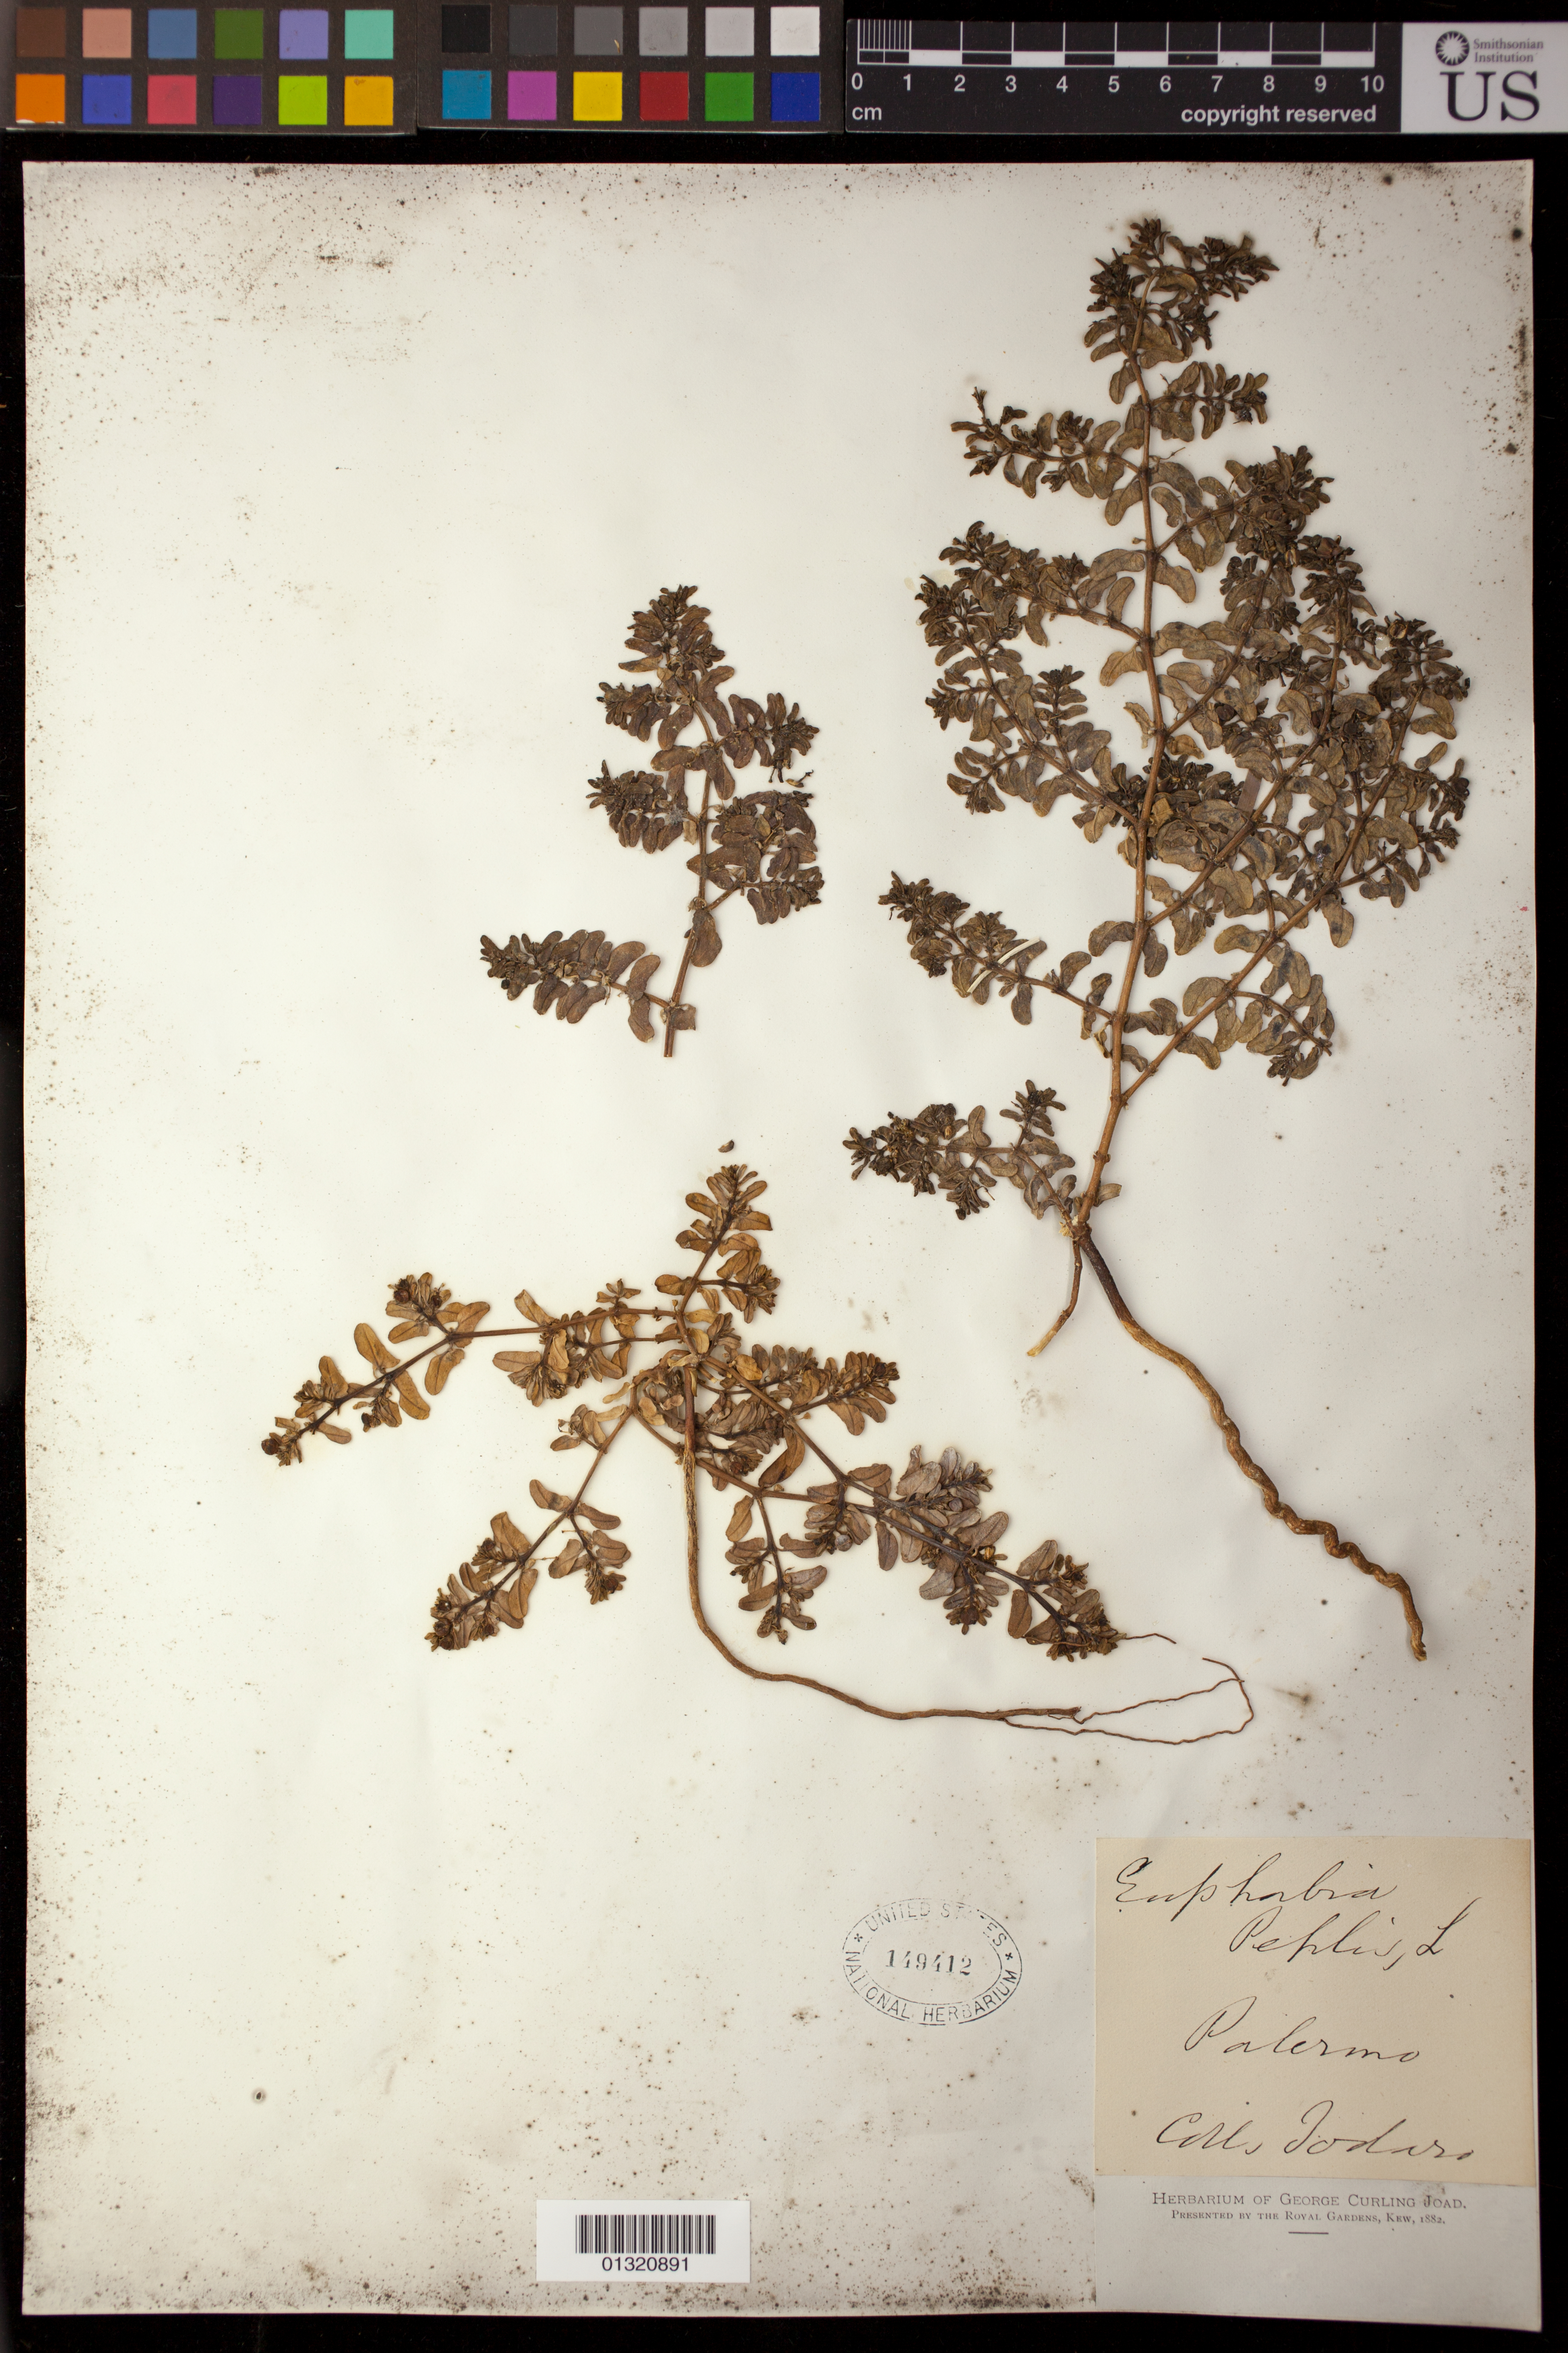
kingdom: Plantae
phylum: Tracheophyta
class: Magnoliopsida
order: Malpighiales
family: Euphorbiaceae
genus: Euphorbia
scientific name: Euphorbia peplus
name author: L.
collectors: A. Todaro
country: Italy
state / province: Siciliana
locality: Palermo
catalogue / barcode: US 149412